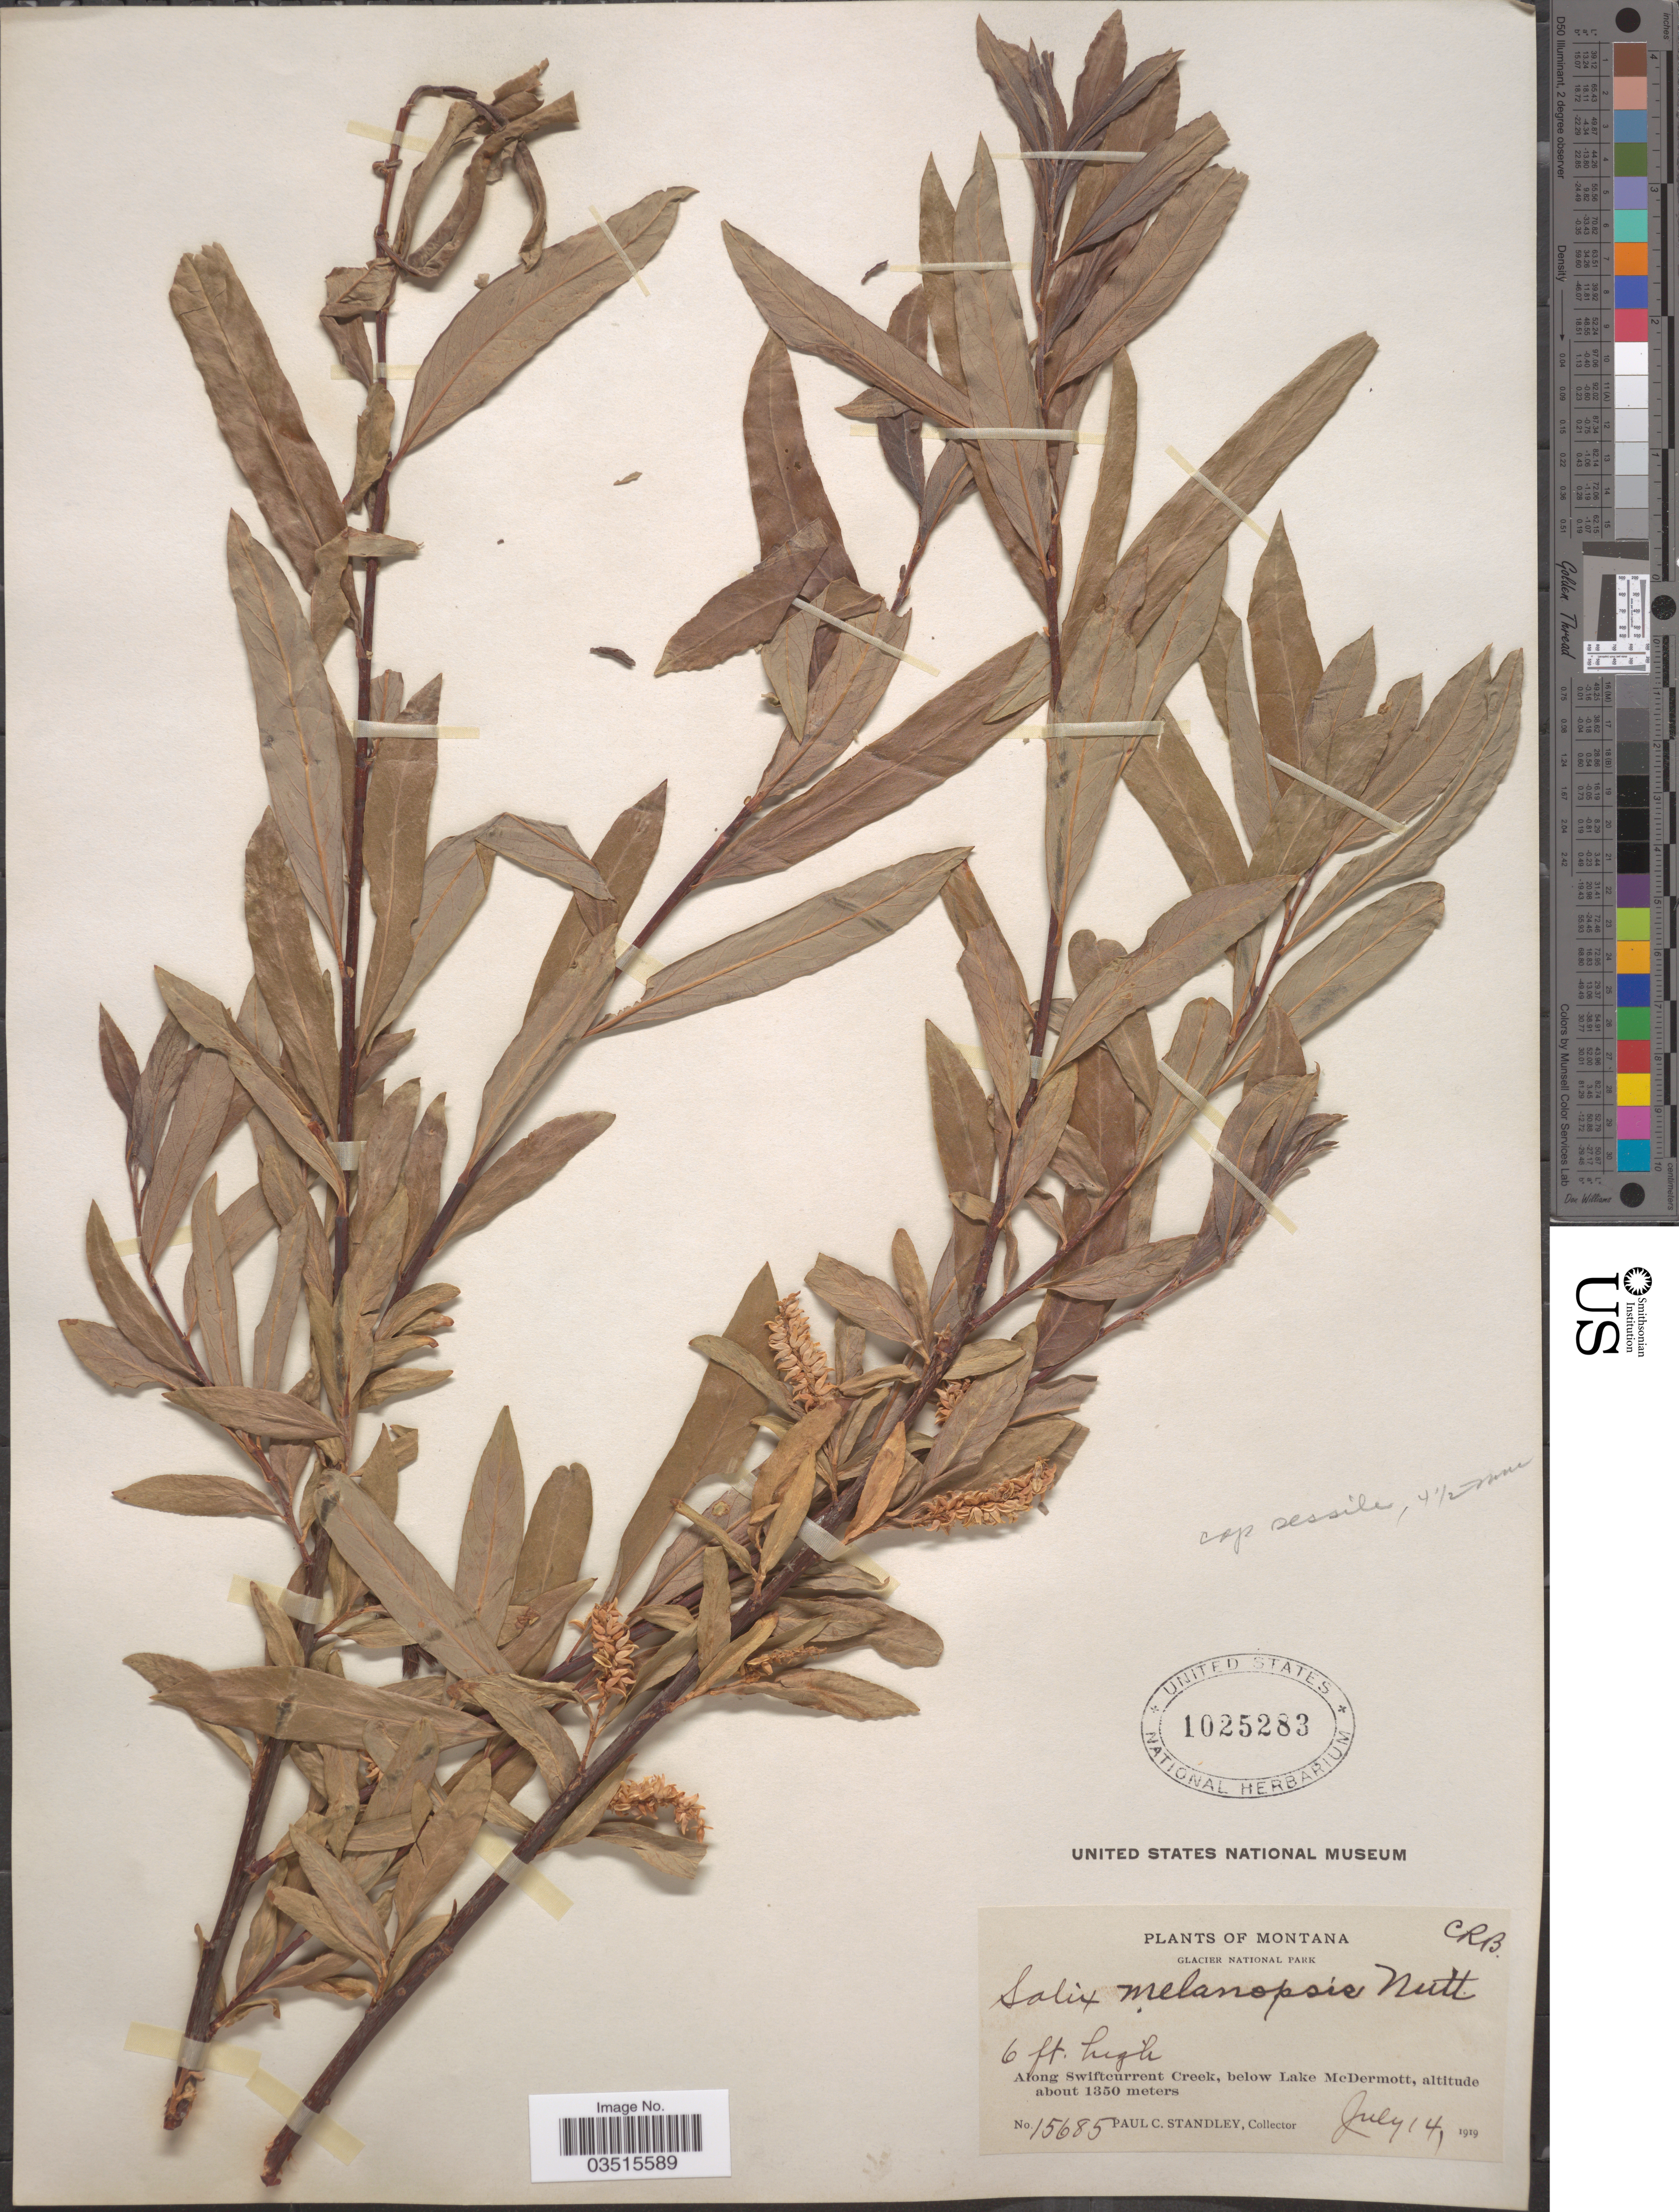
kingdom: Plantae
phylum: Tracheophyta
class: Magnoliopsida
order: Malpighiales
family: Salicaceae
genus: Salix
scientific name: Salix melanopsis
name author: Nutt.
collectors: P. C. Standley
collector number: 15685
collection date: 1919-07-14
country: United States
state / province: Montana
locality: Glacier National Park. Along Swiftcurrent Creek, below Lake McDermott.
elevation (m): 1350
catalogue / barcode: US 1025283